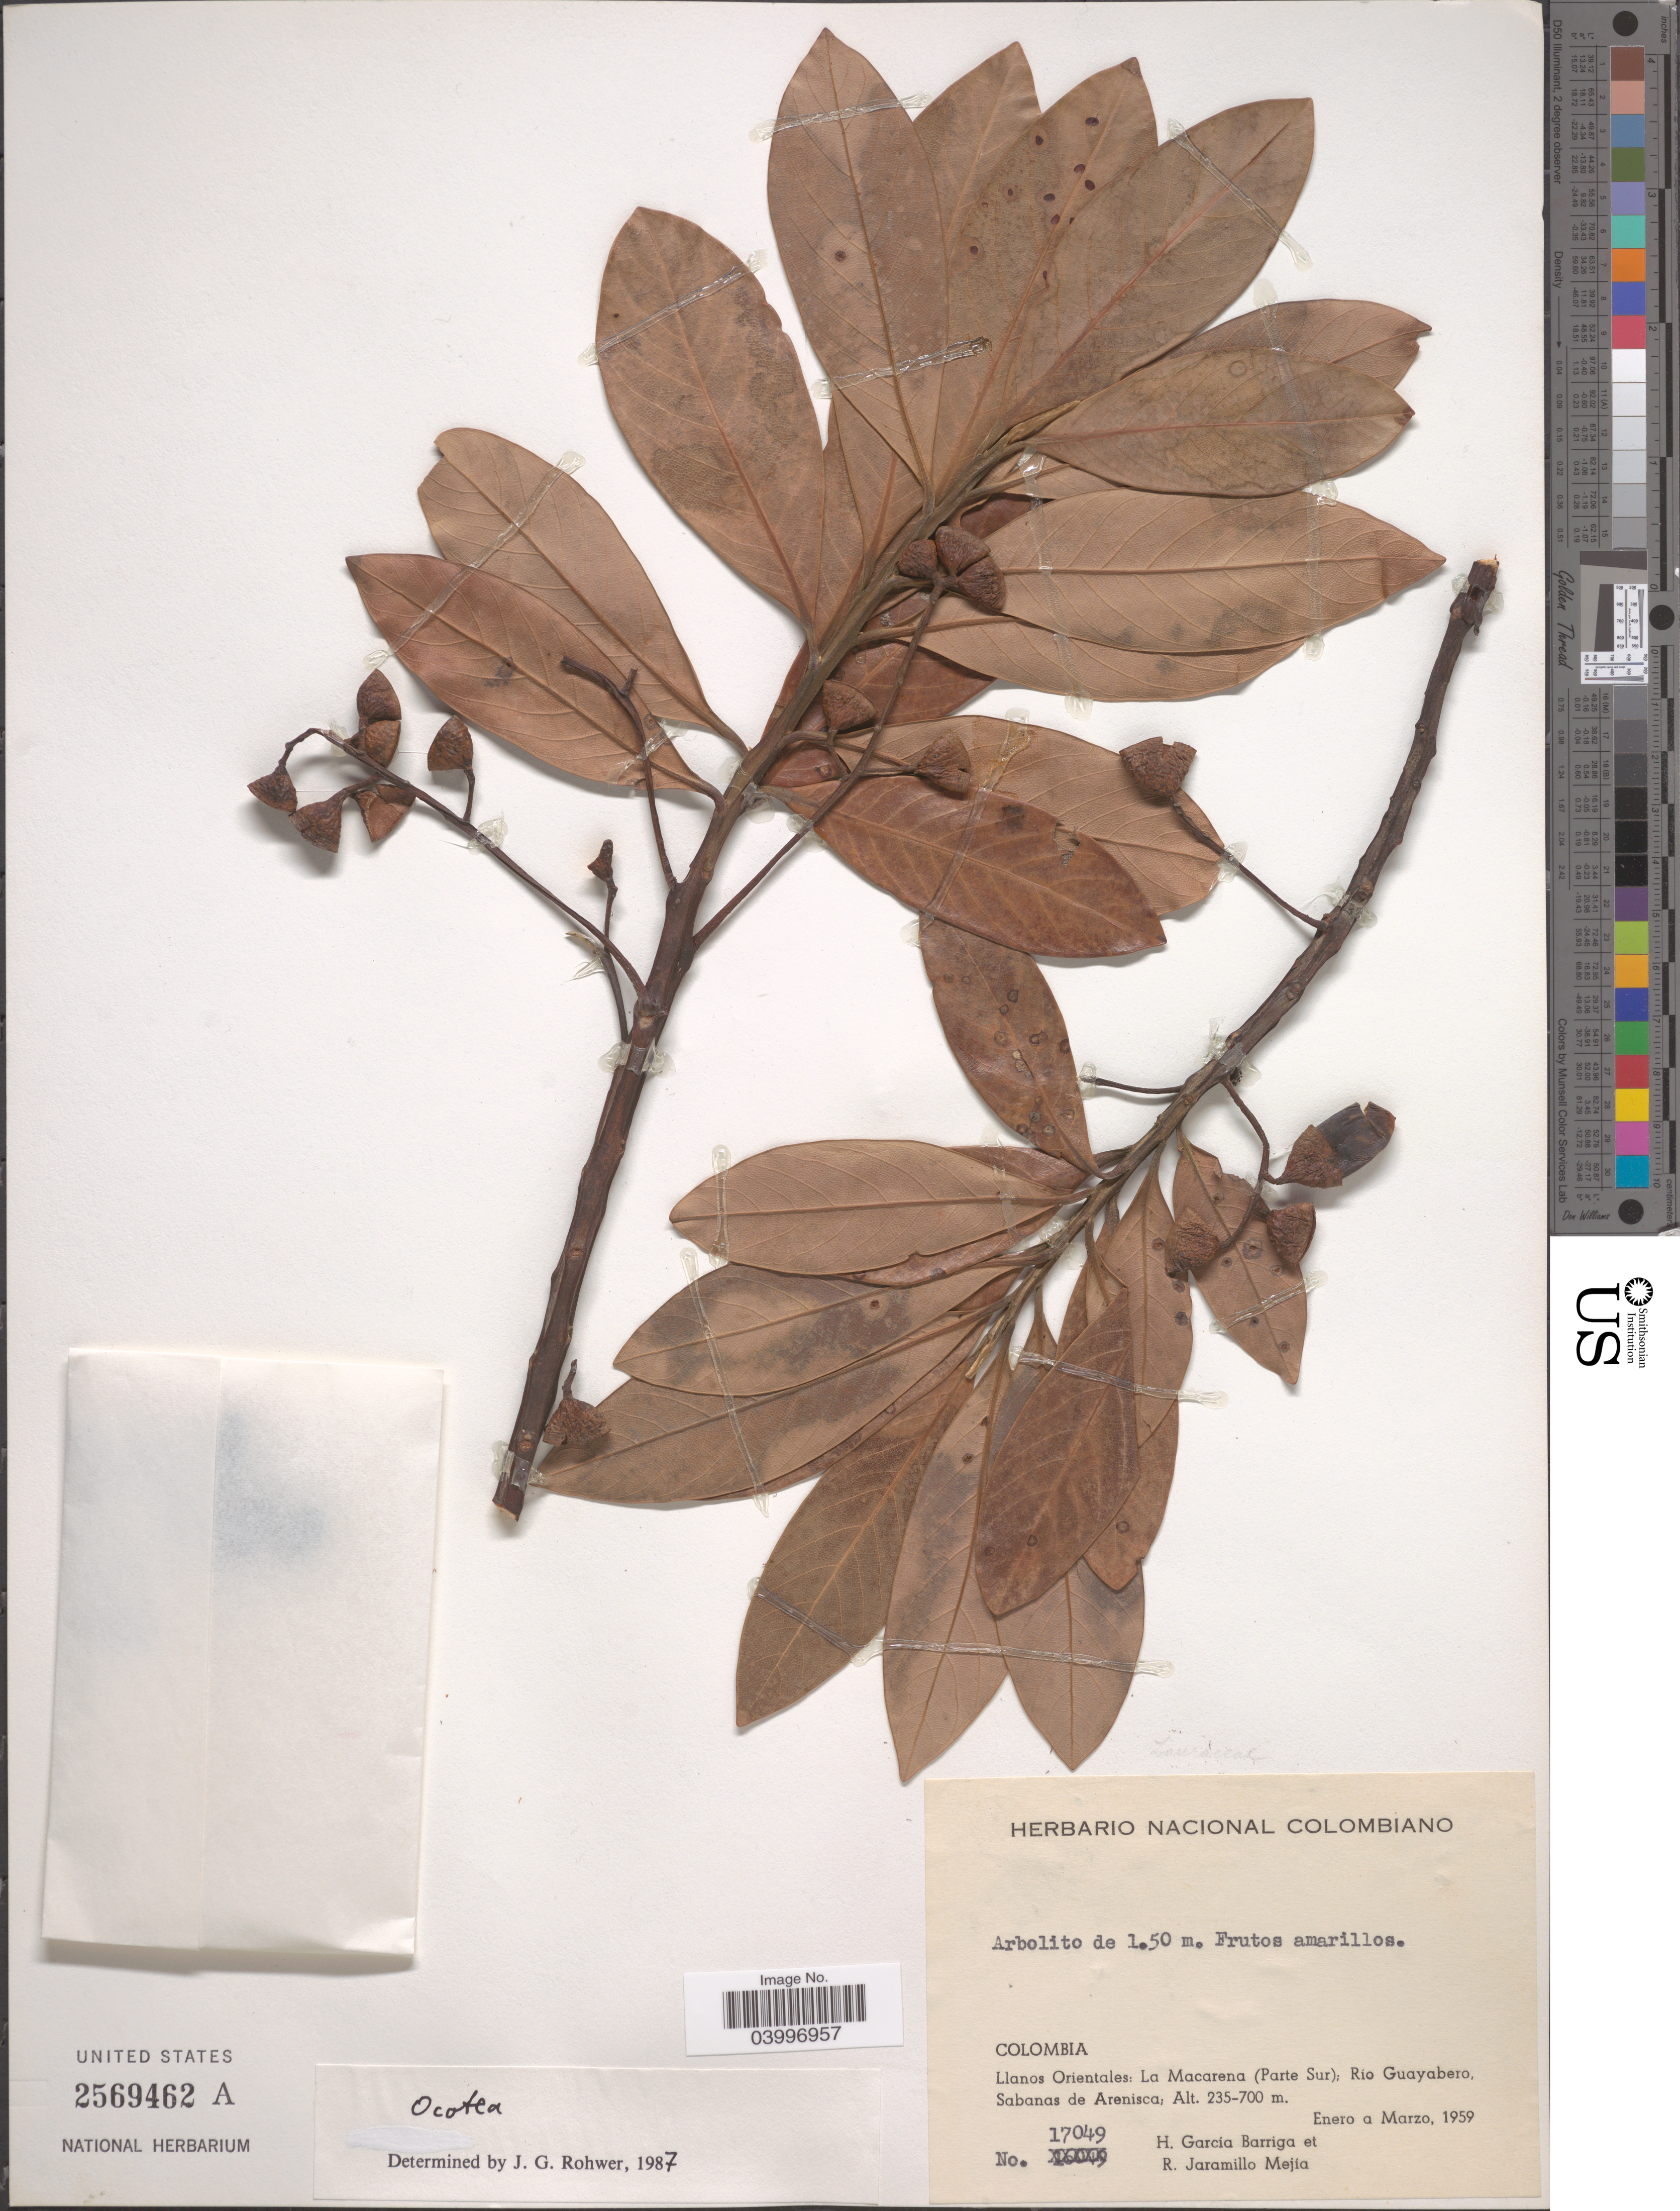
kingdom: Plantae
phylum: Tracheophyta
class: Magnoliopsida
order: Laurales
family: Lauraceae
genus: Ocotea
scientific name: Ocotea sp.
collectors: H. García Barriga & R. Jaramillo M.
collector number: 17049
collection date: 1959-01/1959-03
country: Colombia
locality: Llanos Orientales: La Macarena (Parte Sur), Rio Guayabero, Sabanas de Arenisca.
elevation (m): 235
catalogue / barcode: US 2569462A